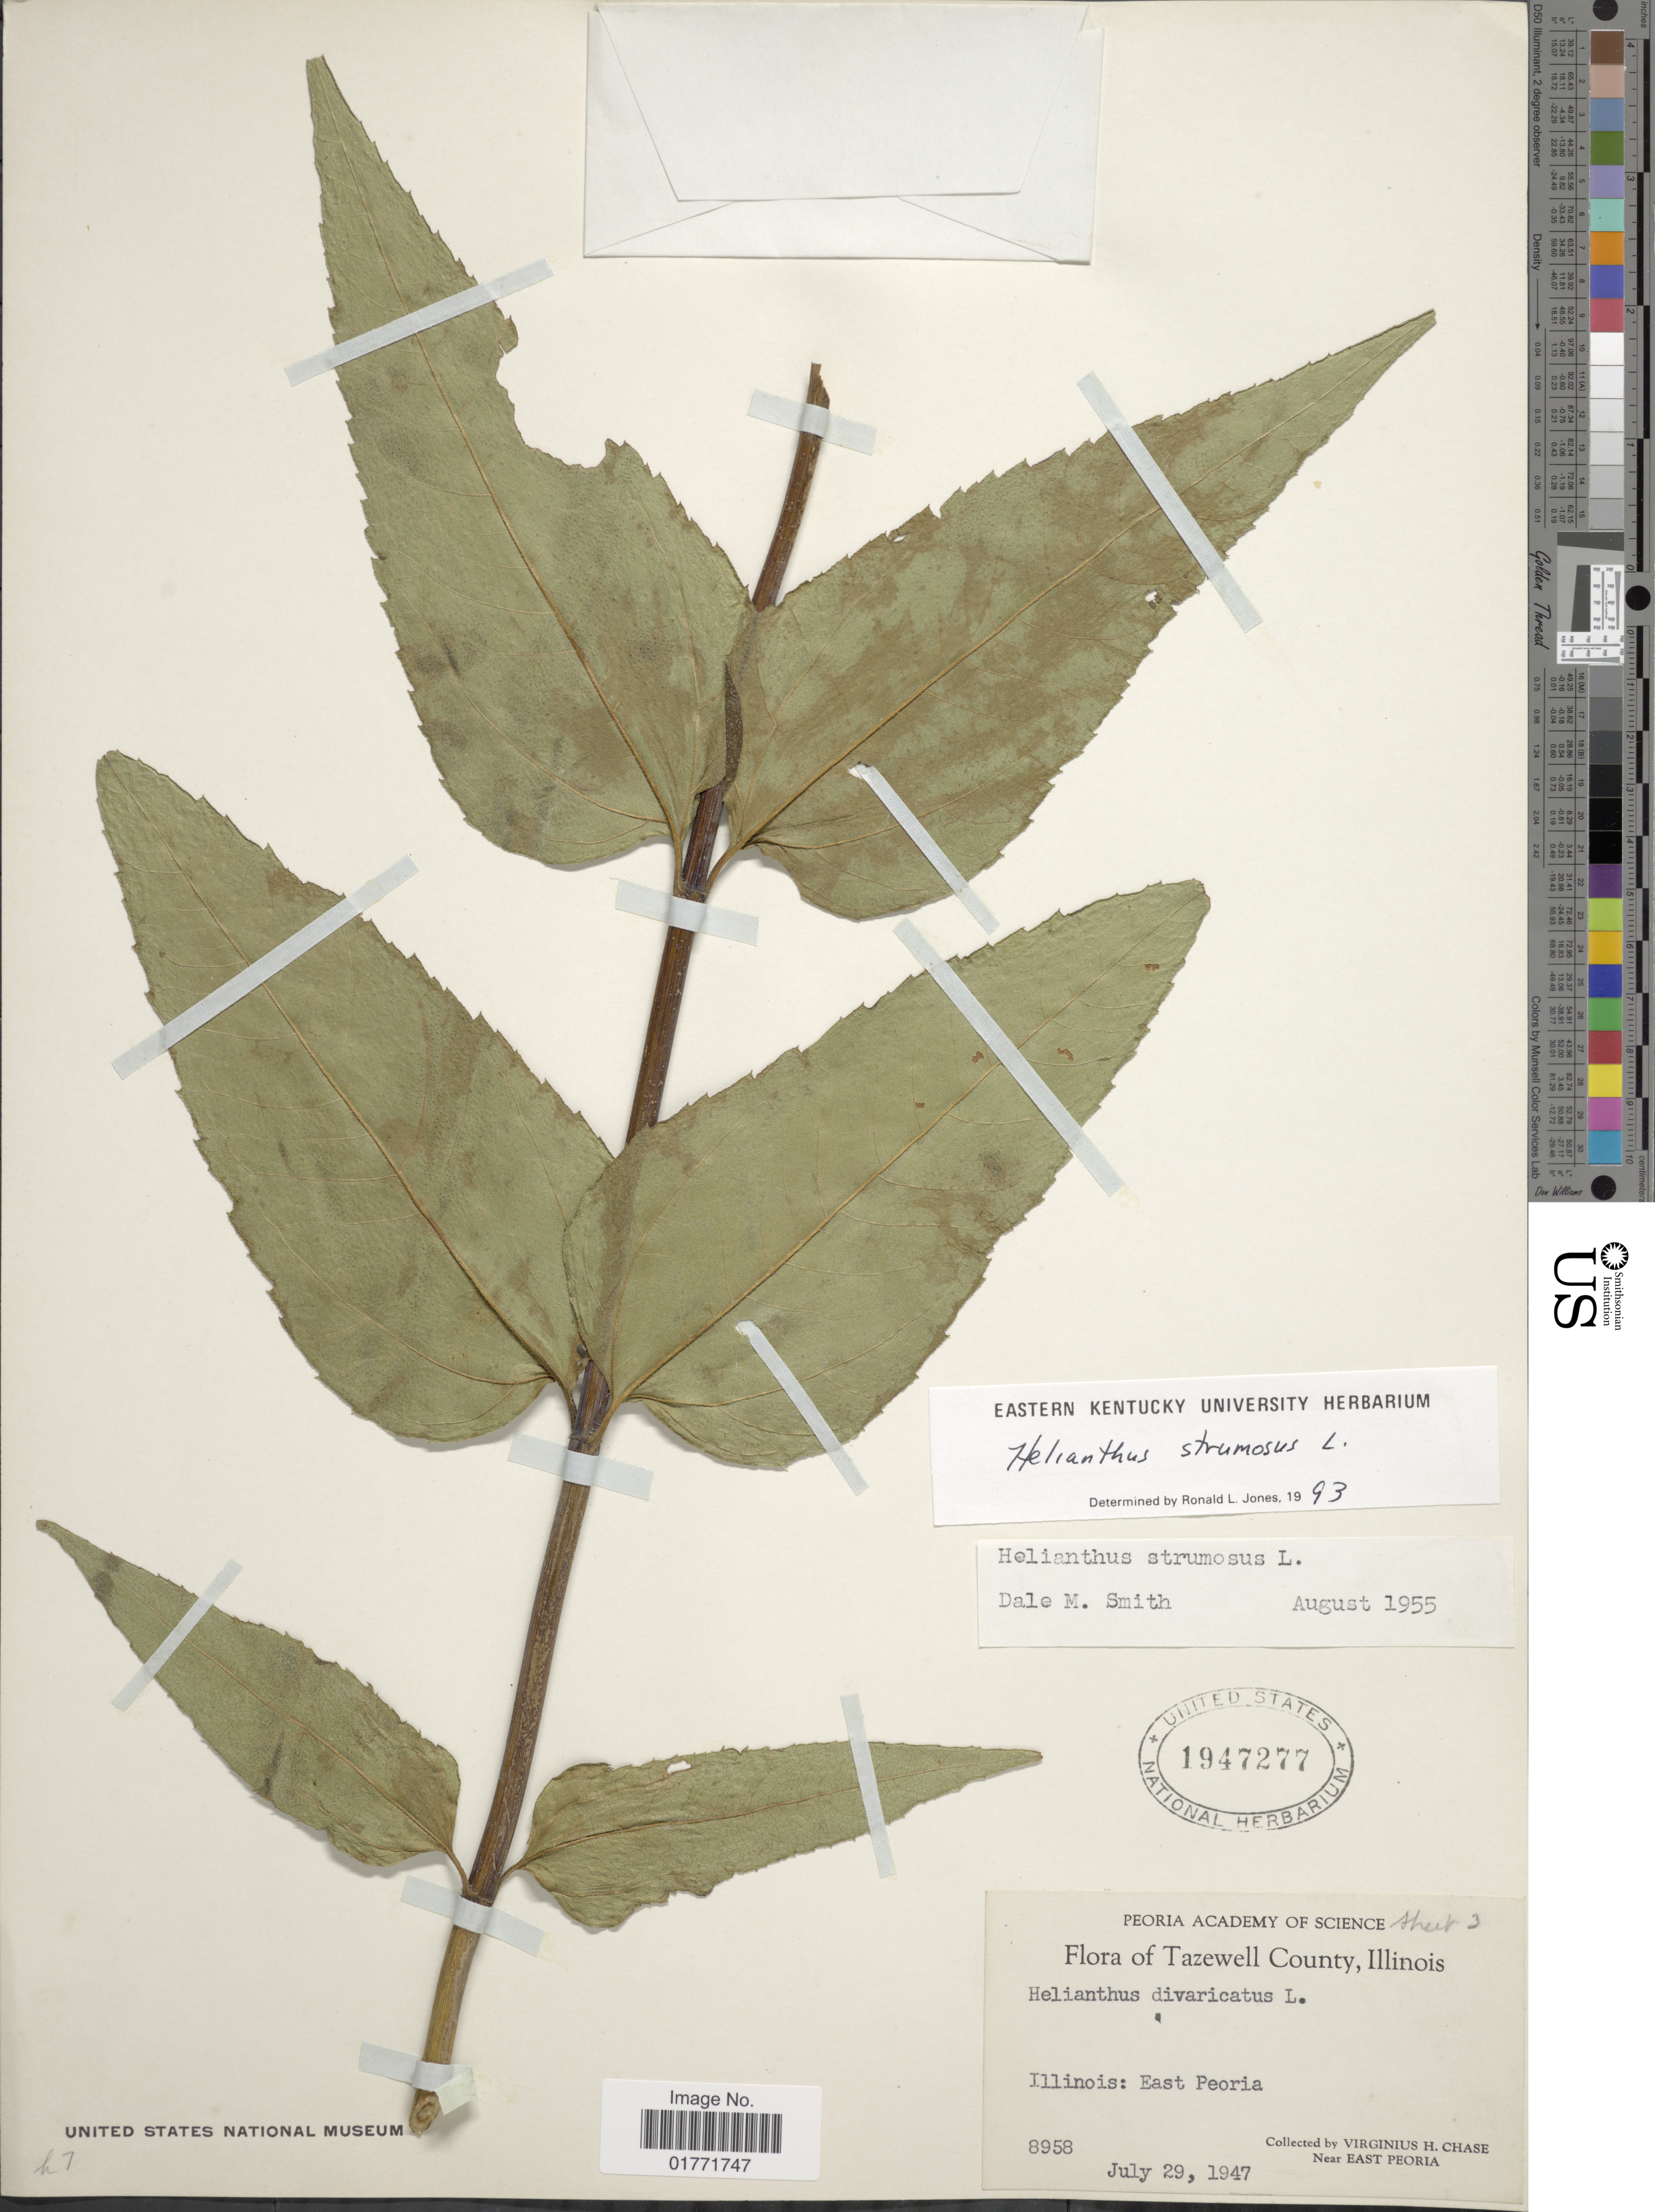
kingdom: Plantae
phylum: Tracheophyta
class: Magnoliopsida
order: Asterales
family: Asteraceae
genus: Helianthus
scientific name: Helianthus strumosus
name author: L.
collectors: V. H. Chase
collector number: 8958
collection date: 1947-07-29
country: United States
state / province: Illinois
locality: Tazewell County, Illinois: East Peoria. Near East Peoria.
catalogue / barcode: US 1947277